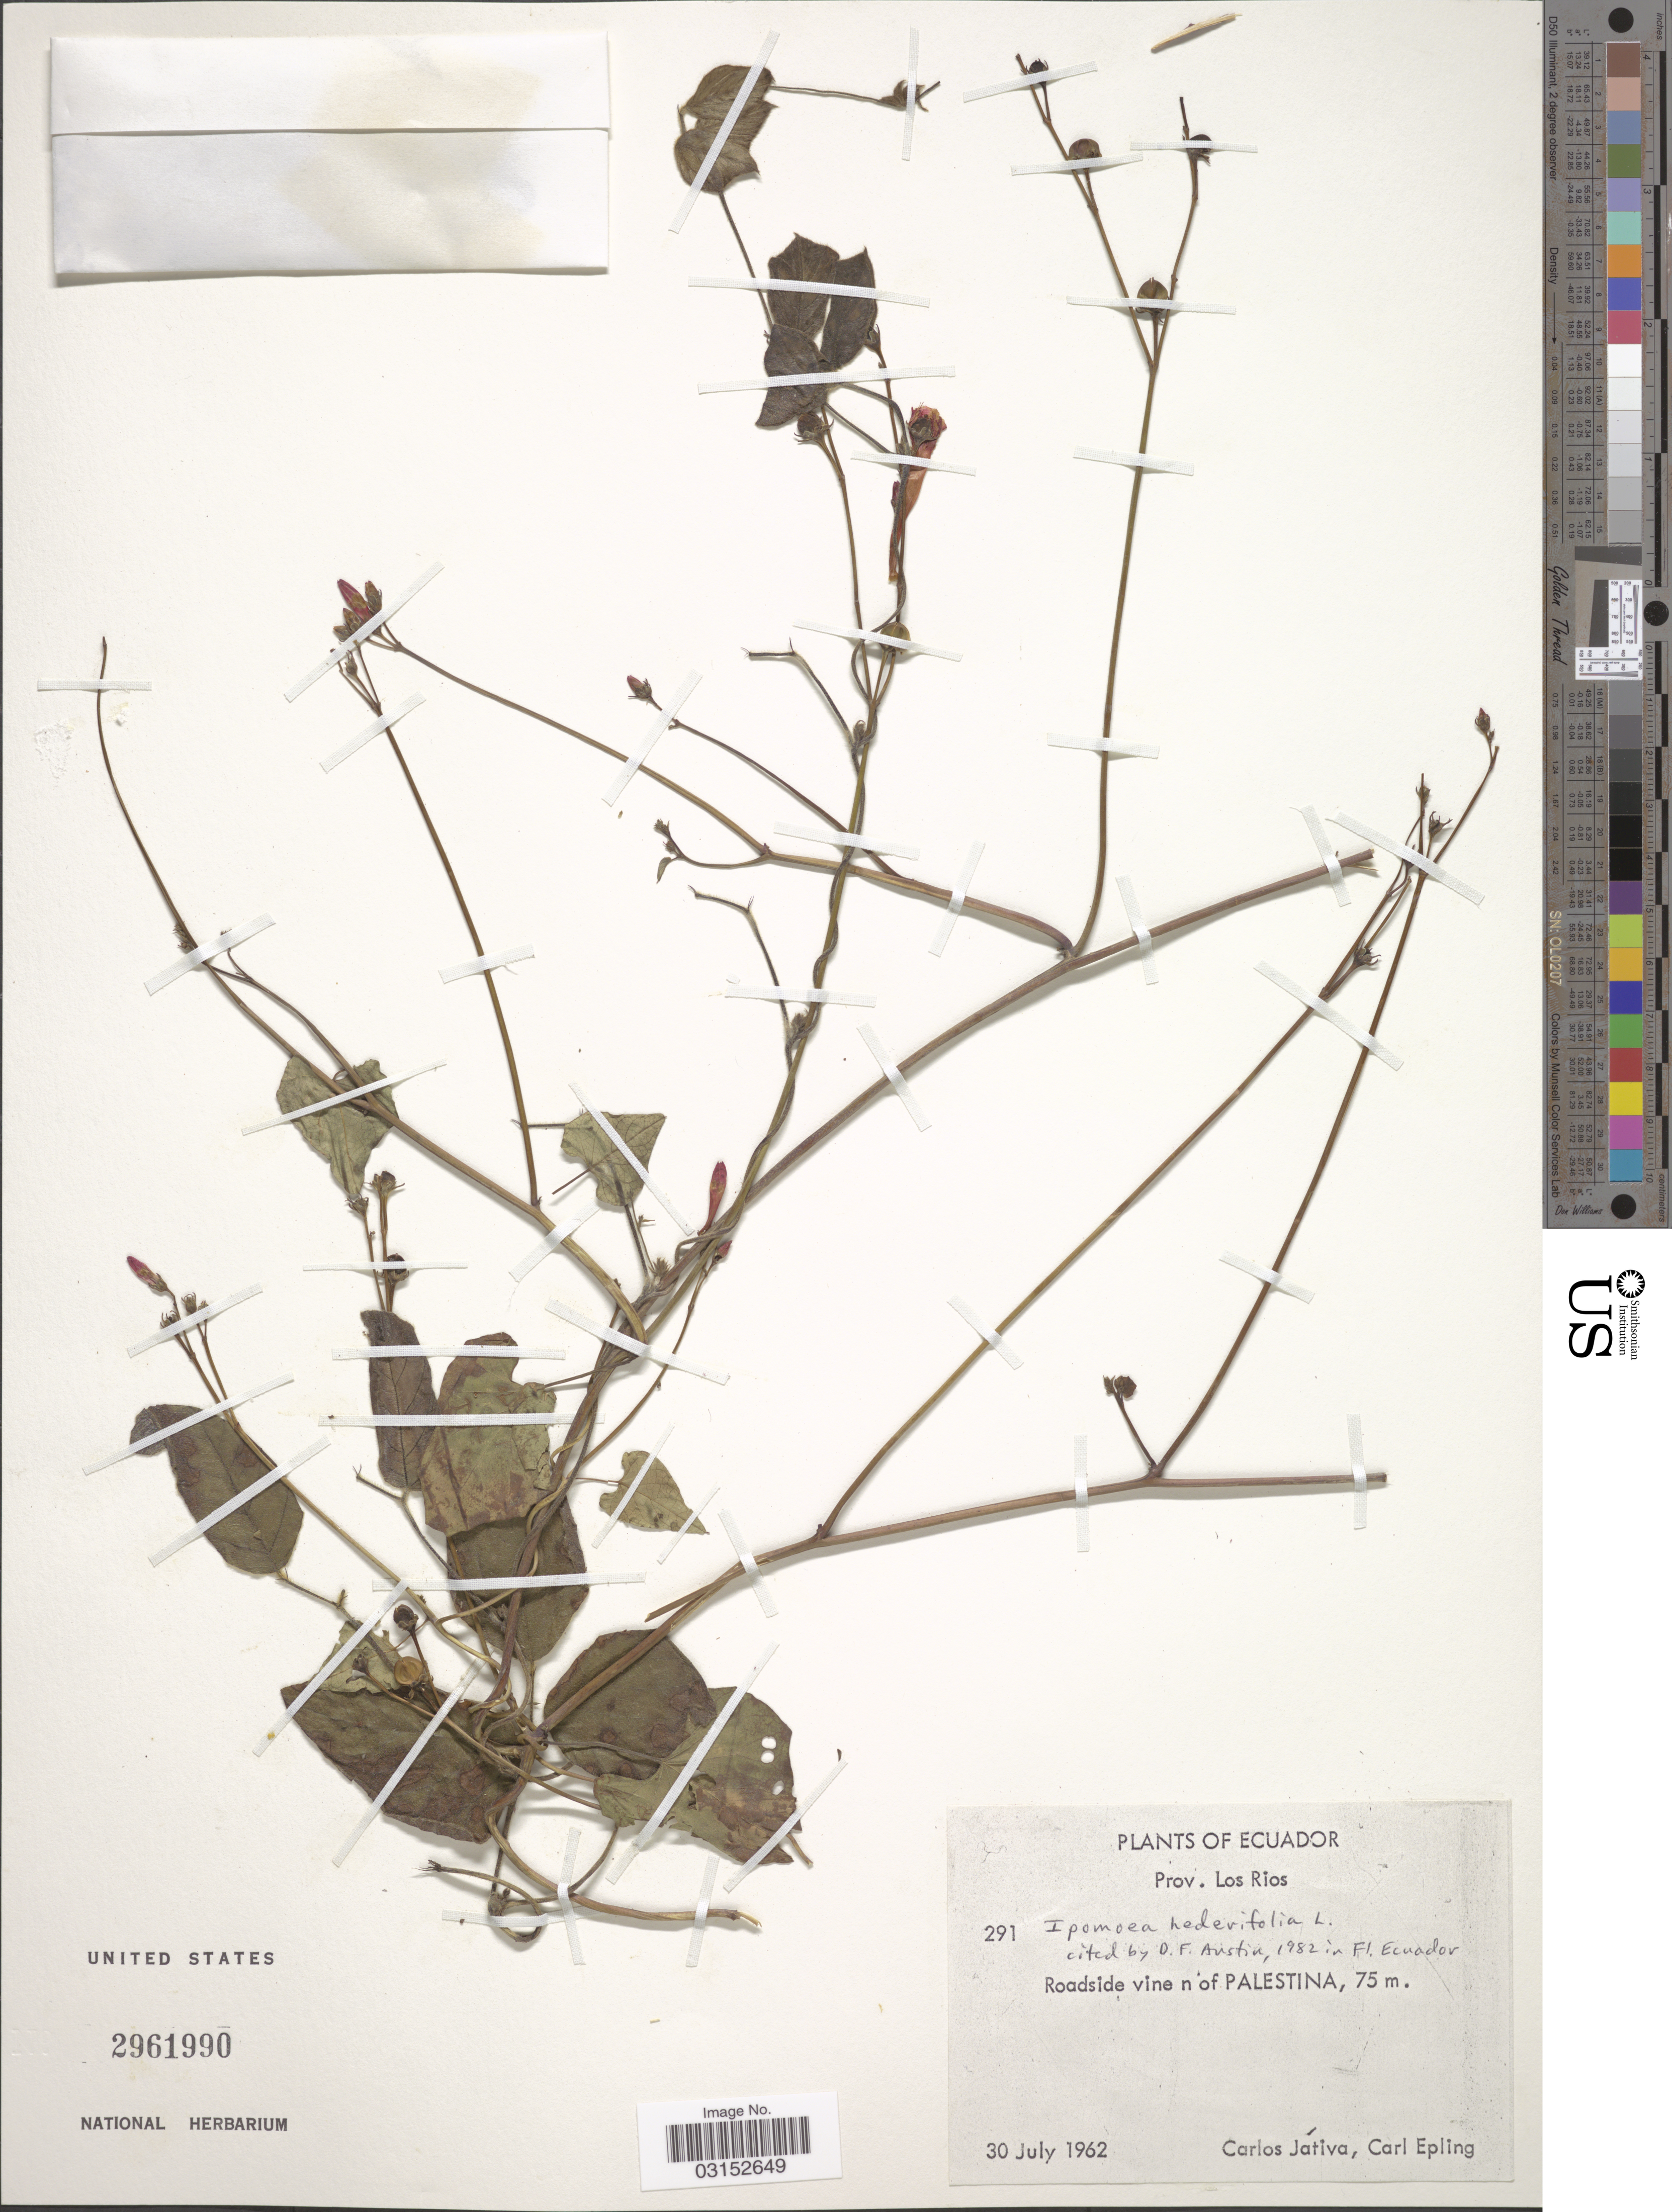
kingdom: Plantae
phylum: Tracheophyta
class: Magnoliopsida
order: Solanales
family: Convolvulaceae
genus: Ipomoea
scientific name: Ipomoea hederifolia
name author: L.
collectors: C. D. Játiva & C. C. Epling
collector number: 291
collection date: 1962-07-30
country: Ecuador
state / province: Los Ríos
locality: Roadside vine n of Palestina.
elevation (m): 75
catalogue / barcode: US 2961990